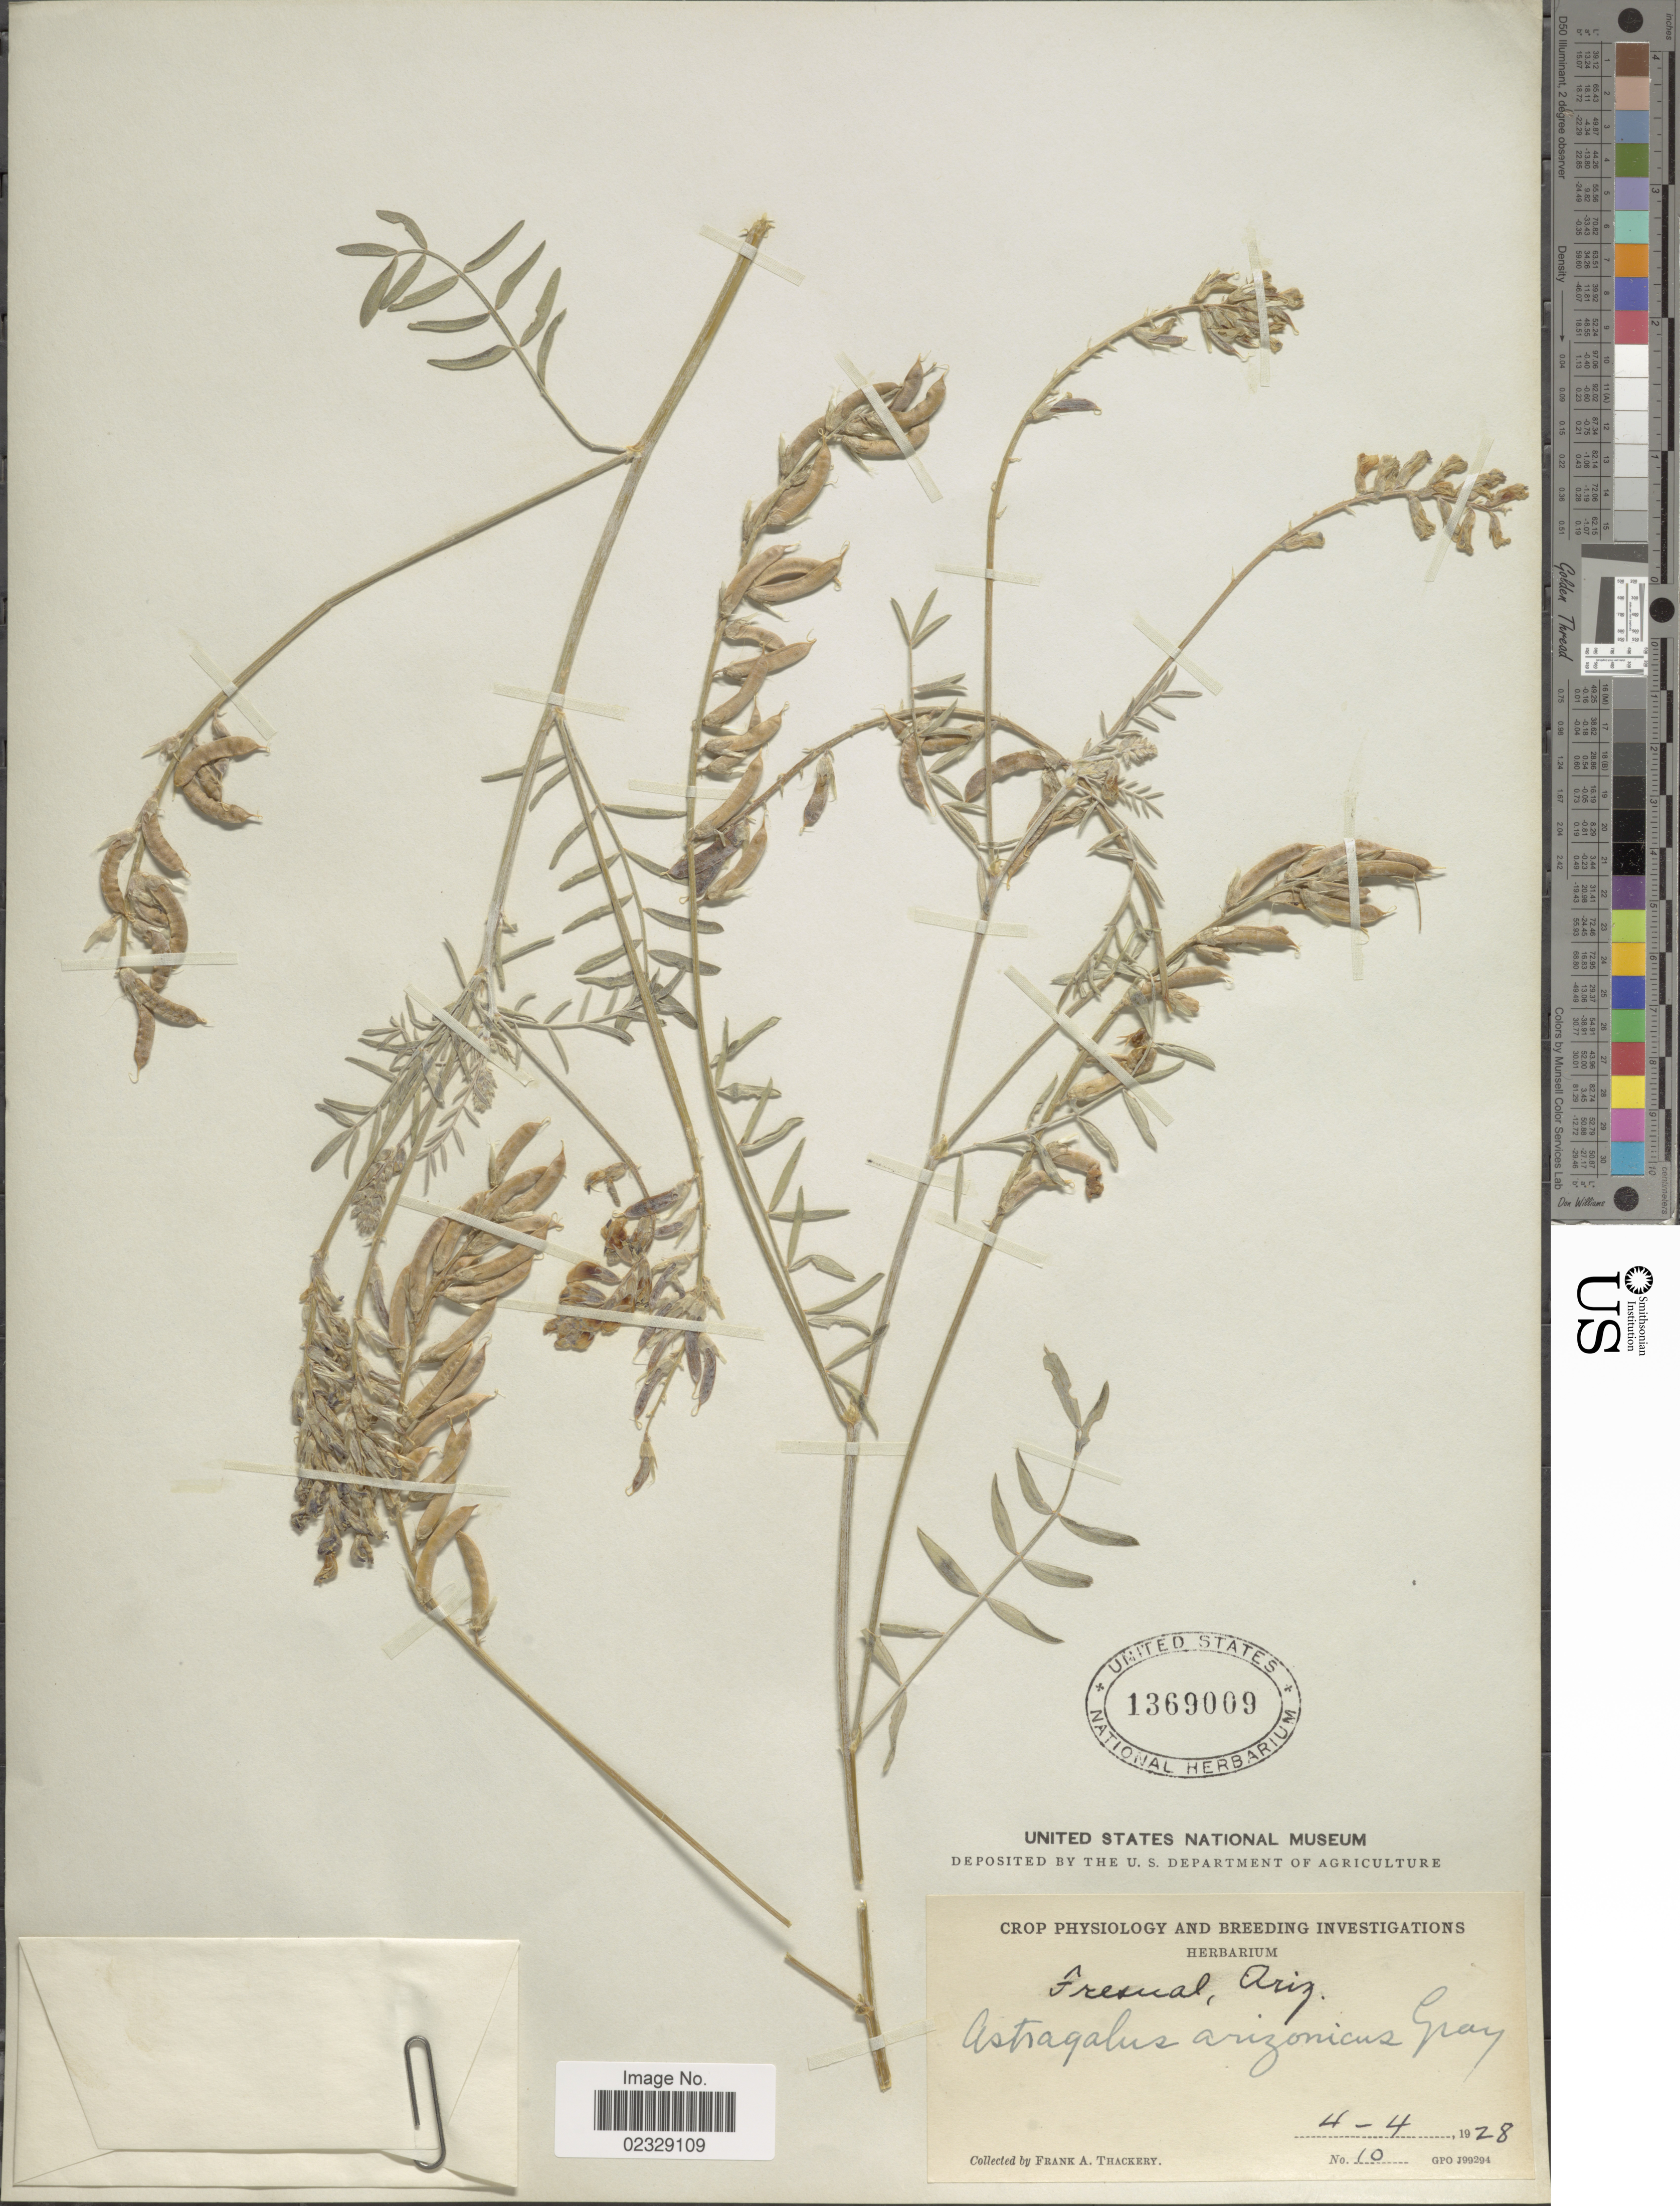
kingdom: Plantae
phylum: Tracheophyta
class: Magnoliopsida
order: Fabales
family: Fabaceae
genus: Astragalus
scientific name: Astragalus arizonicus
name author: A. Gray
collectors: F. Thackery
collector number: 10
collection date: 1928-04-04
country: United States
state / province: Arizona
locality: Fresnel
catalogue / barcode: US 1369009